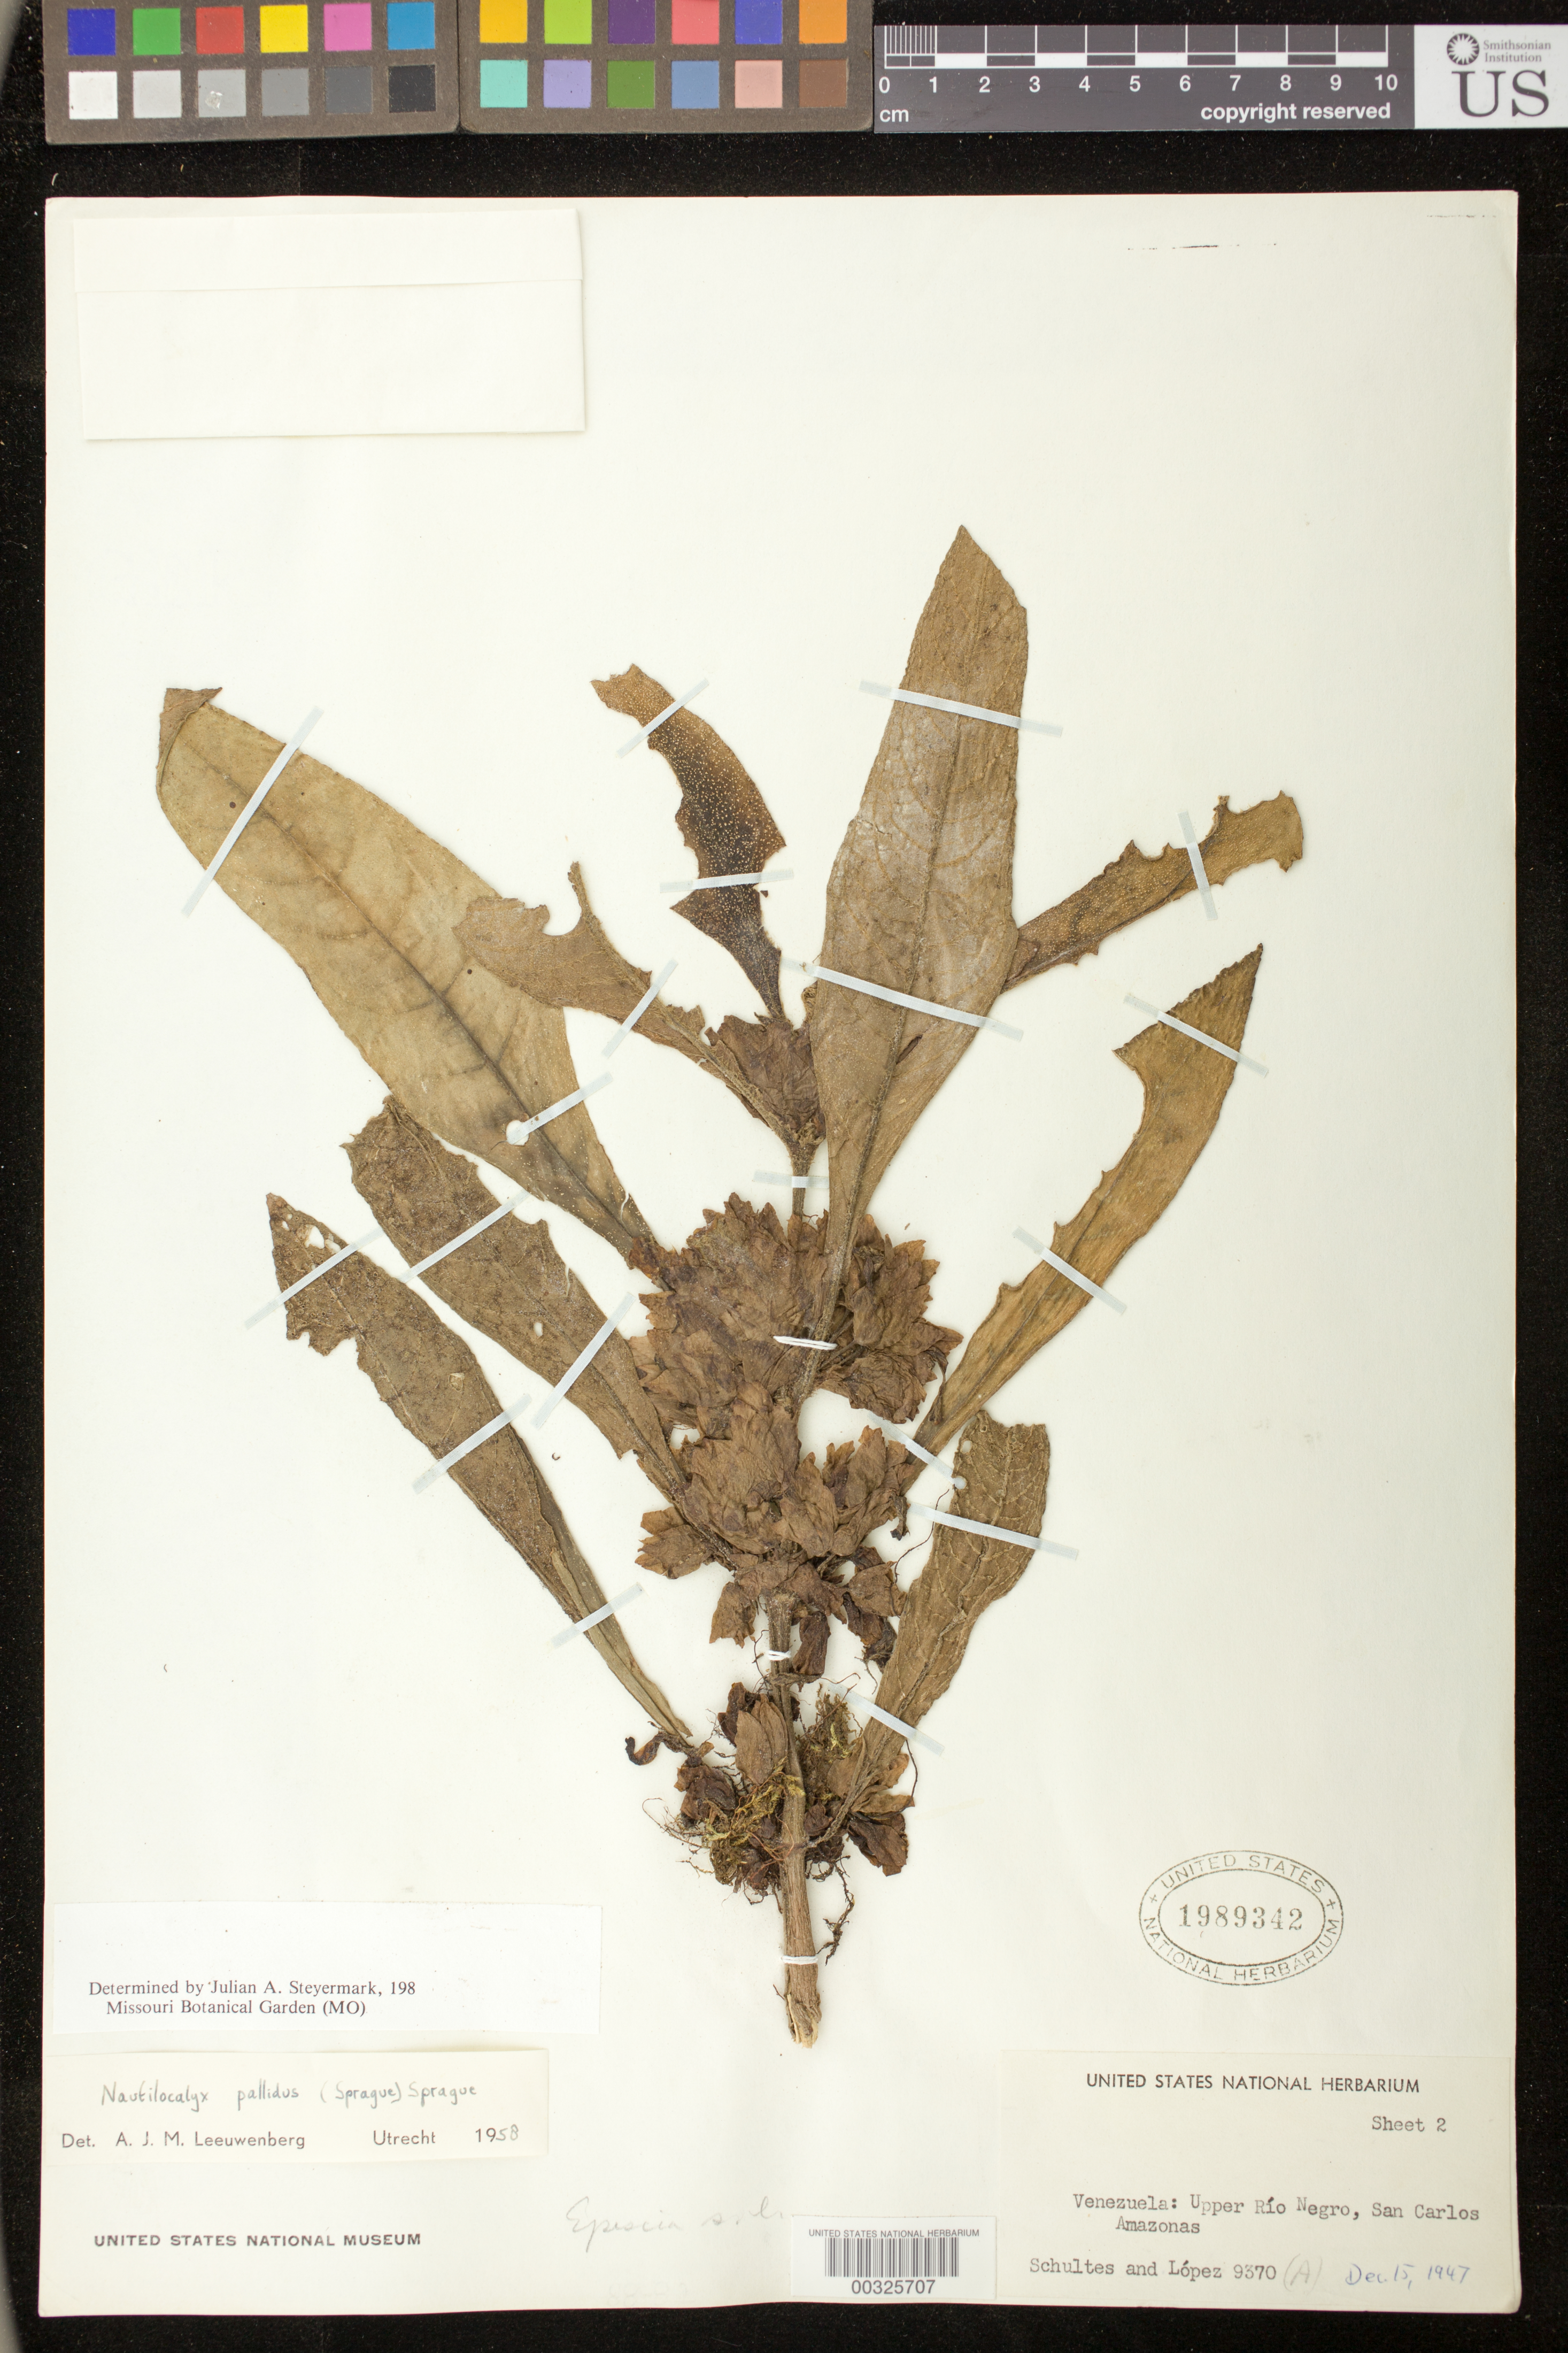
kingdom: Plantae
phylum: Tracheophyta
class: Magnoliopsida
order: Lamiales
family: Gesneriaceae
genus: Nautilocalyx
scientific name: Nautilocalyx pallidus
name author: (Sprague) C. Sprague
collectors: R. E. Schultes & F. López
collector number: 9370 A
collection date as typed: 15 Dec 1947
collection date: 1947-12-15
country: Venezuela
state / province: Amazonas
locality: Rio Negro Dept., upper Rio Negro, San Carlos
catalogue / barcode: US 1989342